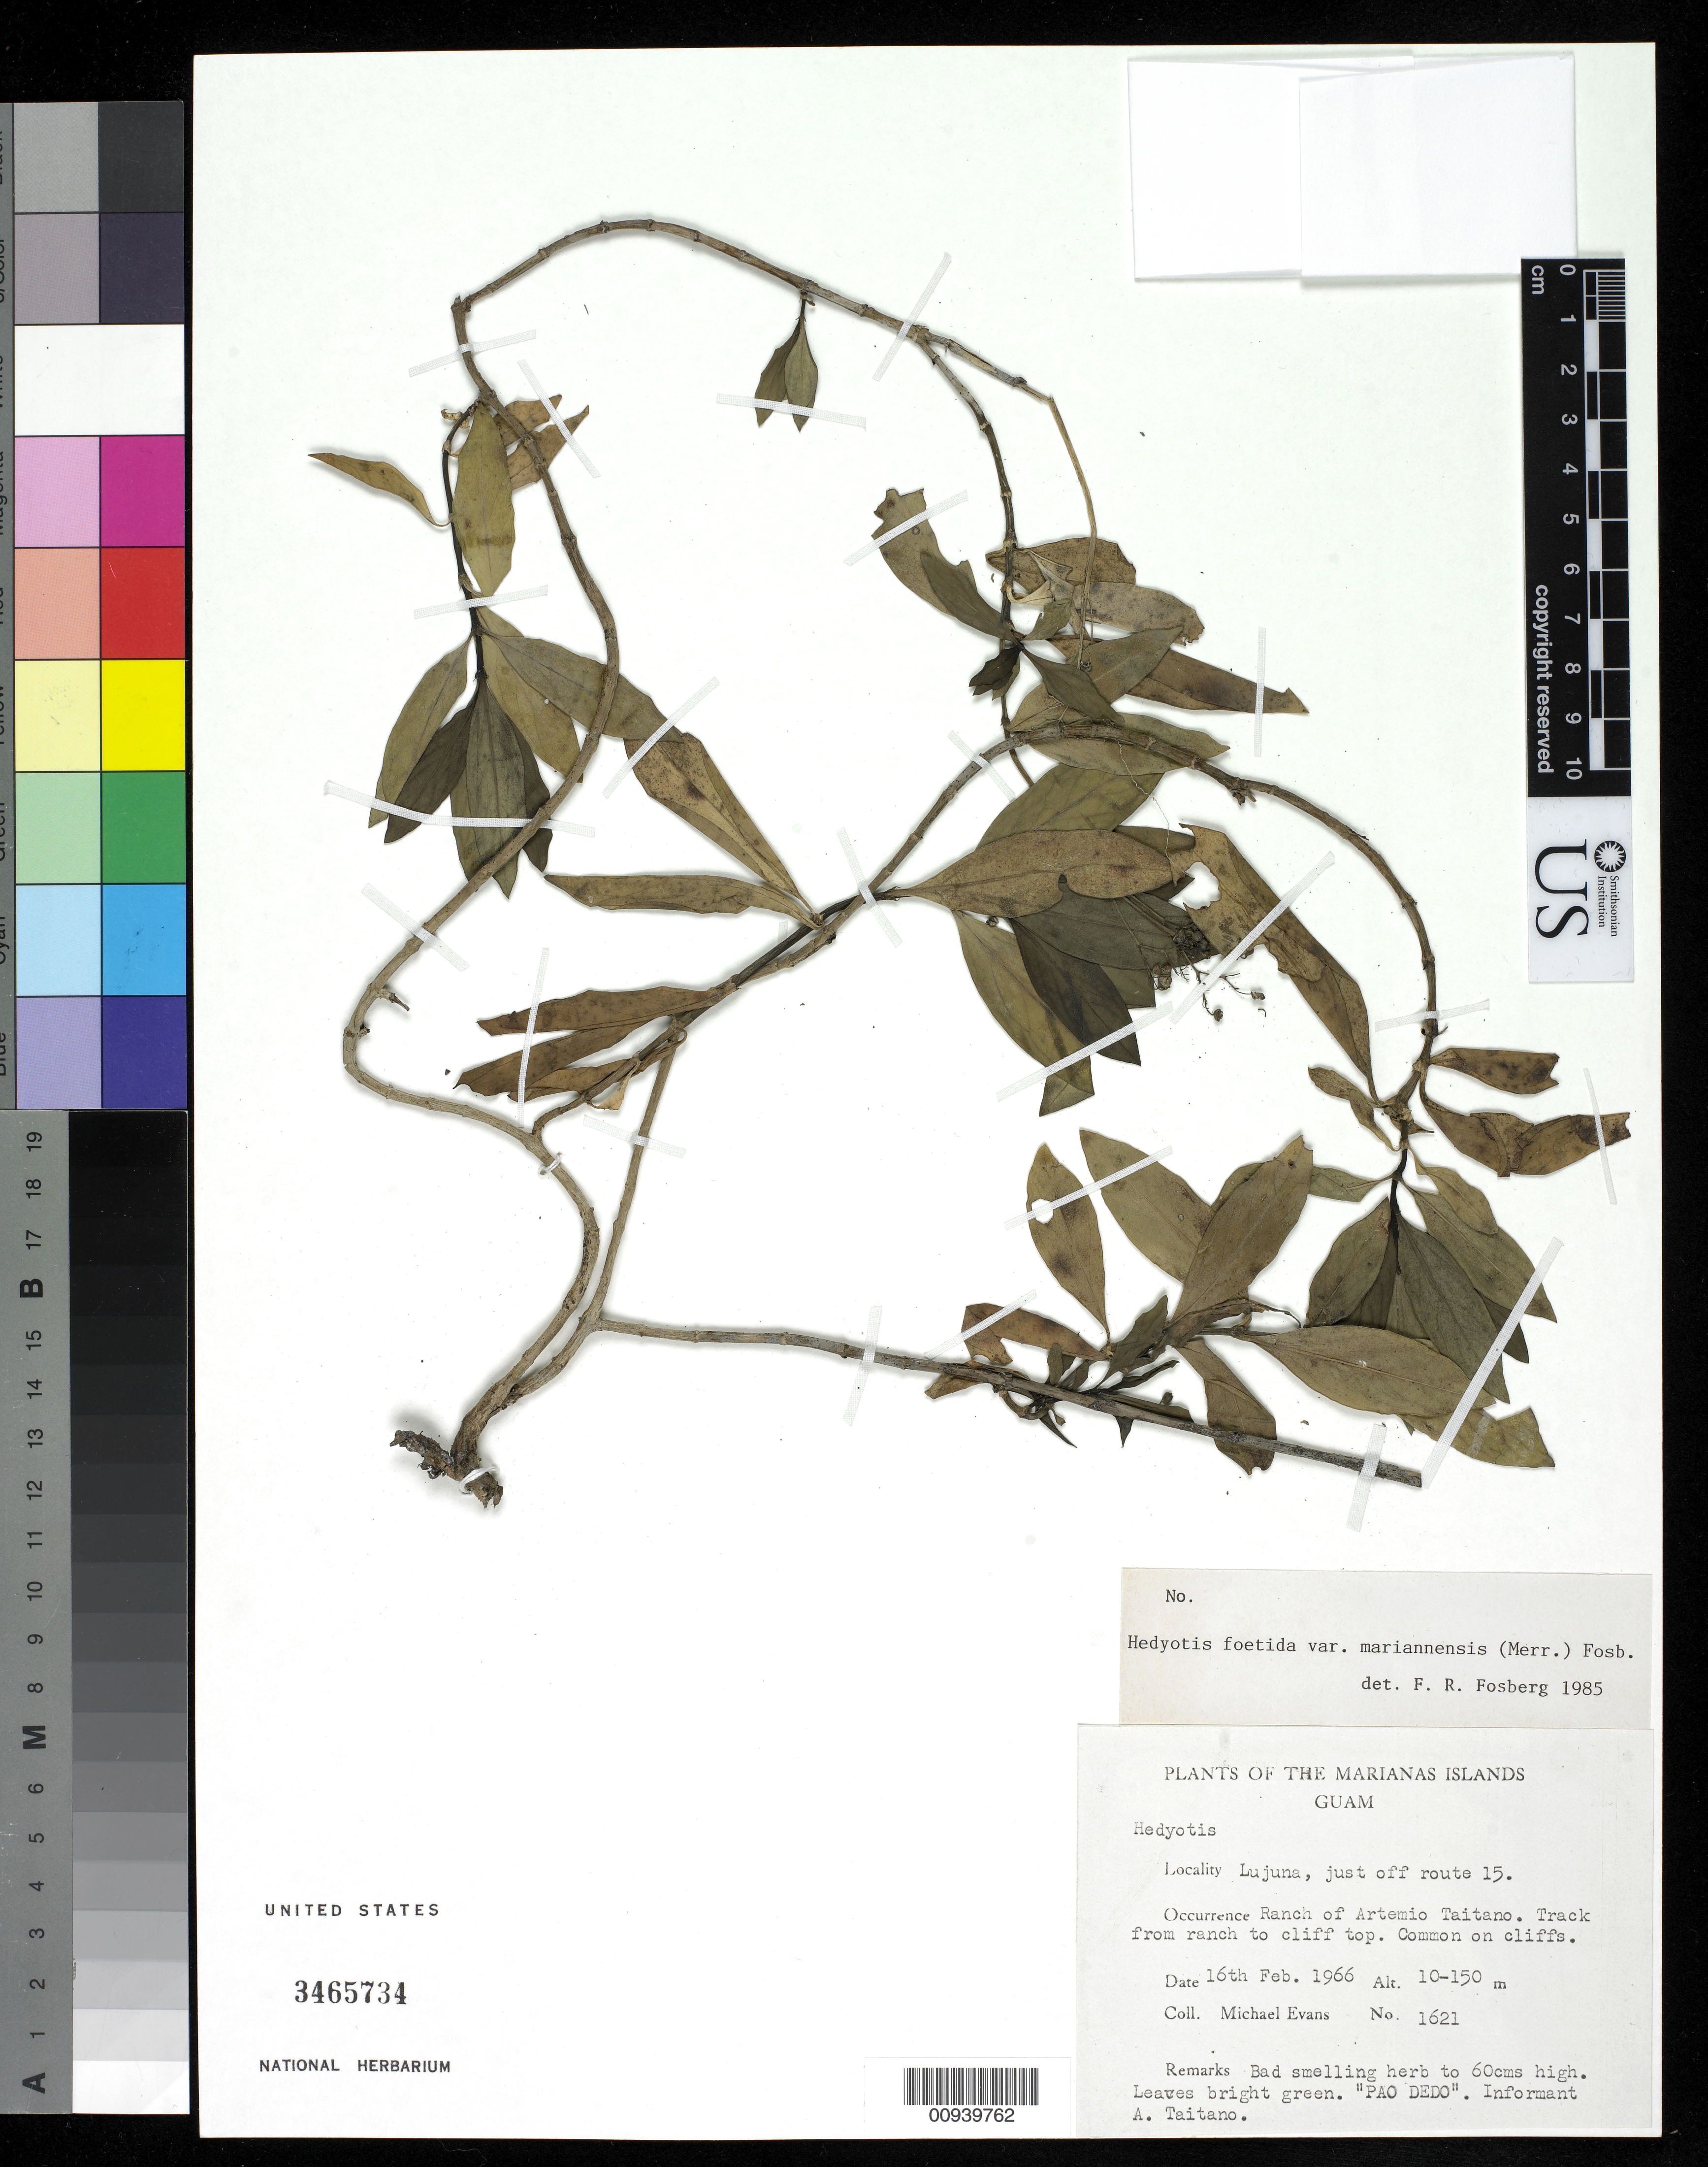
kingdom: Plantae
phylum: Tracheophyta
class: Magnoliopsida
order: Gentianales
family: Rubiaceae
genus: Leptopetalum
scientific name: Leptopetalum foetidum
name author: (G. Forst.) Neupane & N. Wikstr.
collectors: M. Evans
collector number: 1621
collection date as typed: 16 Feb 1966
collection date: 1966-02-16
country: Guam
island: Guam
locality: Ranch of Artemio Taitano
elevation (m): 10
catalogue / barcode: US 3465734